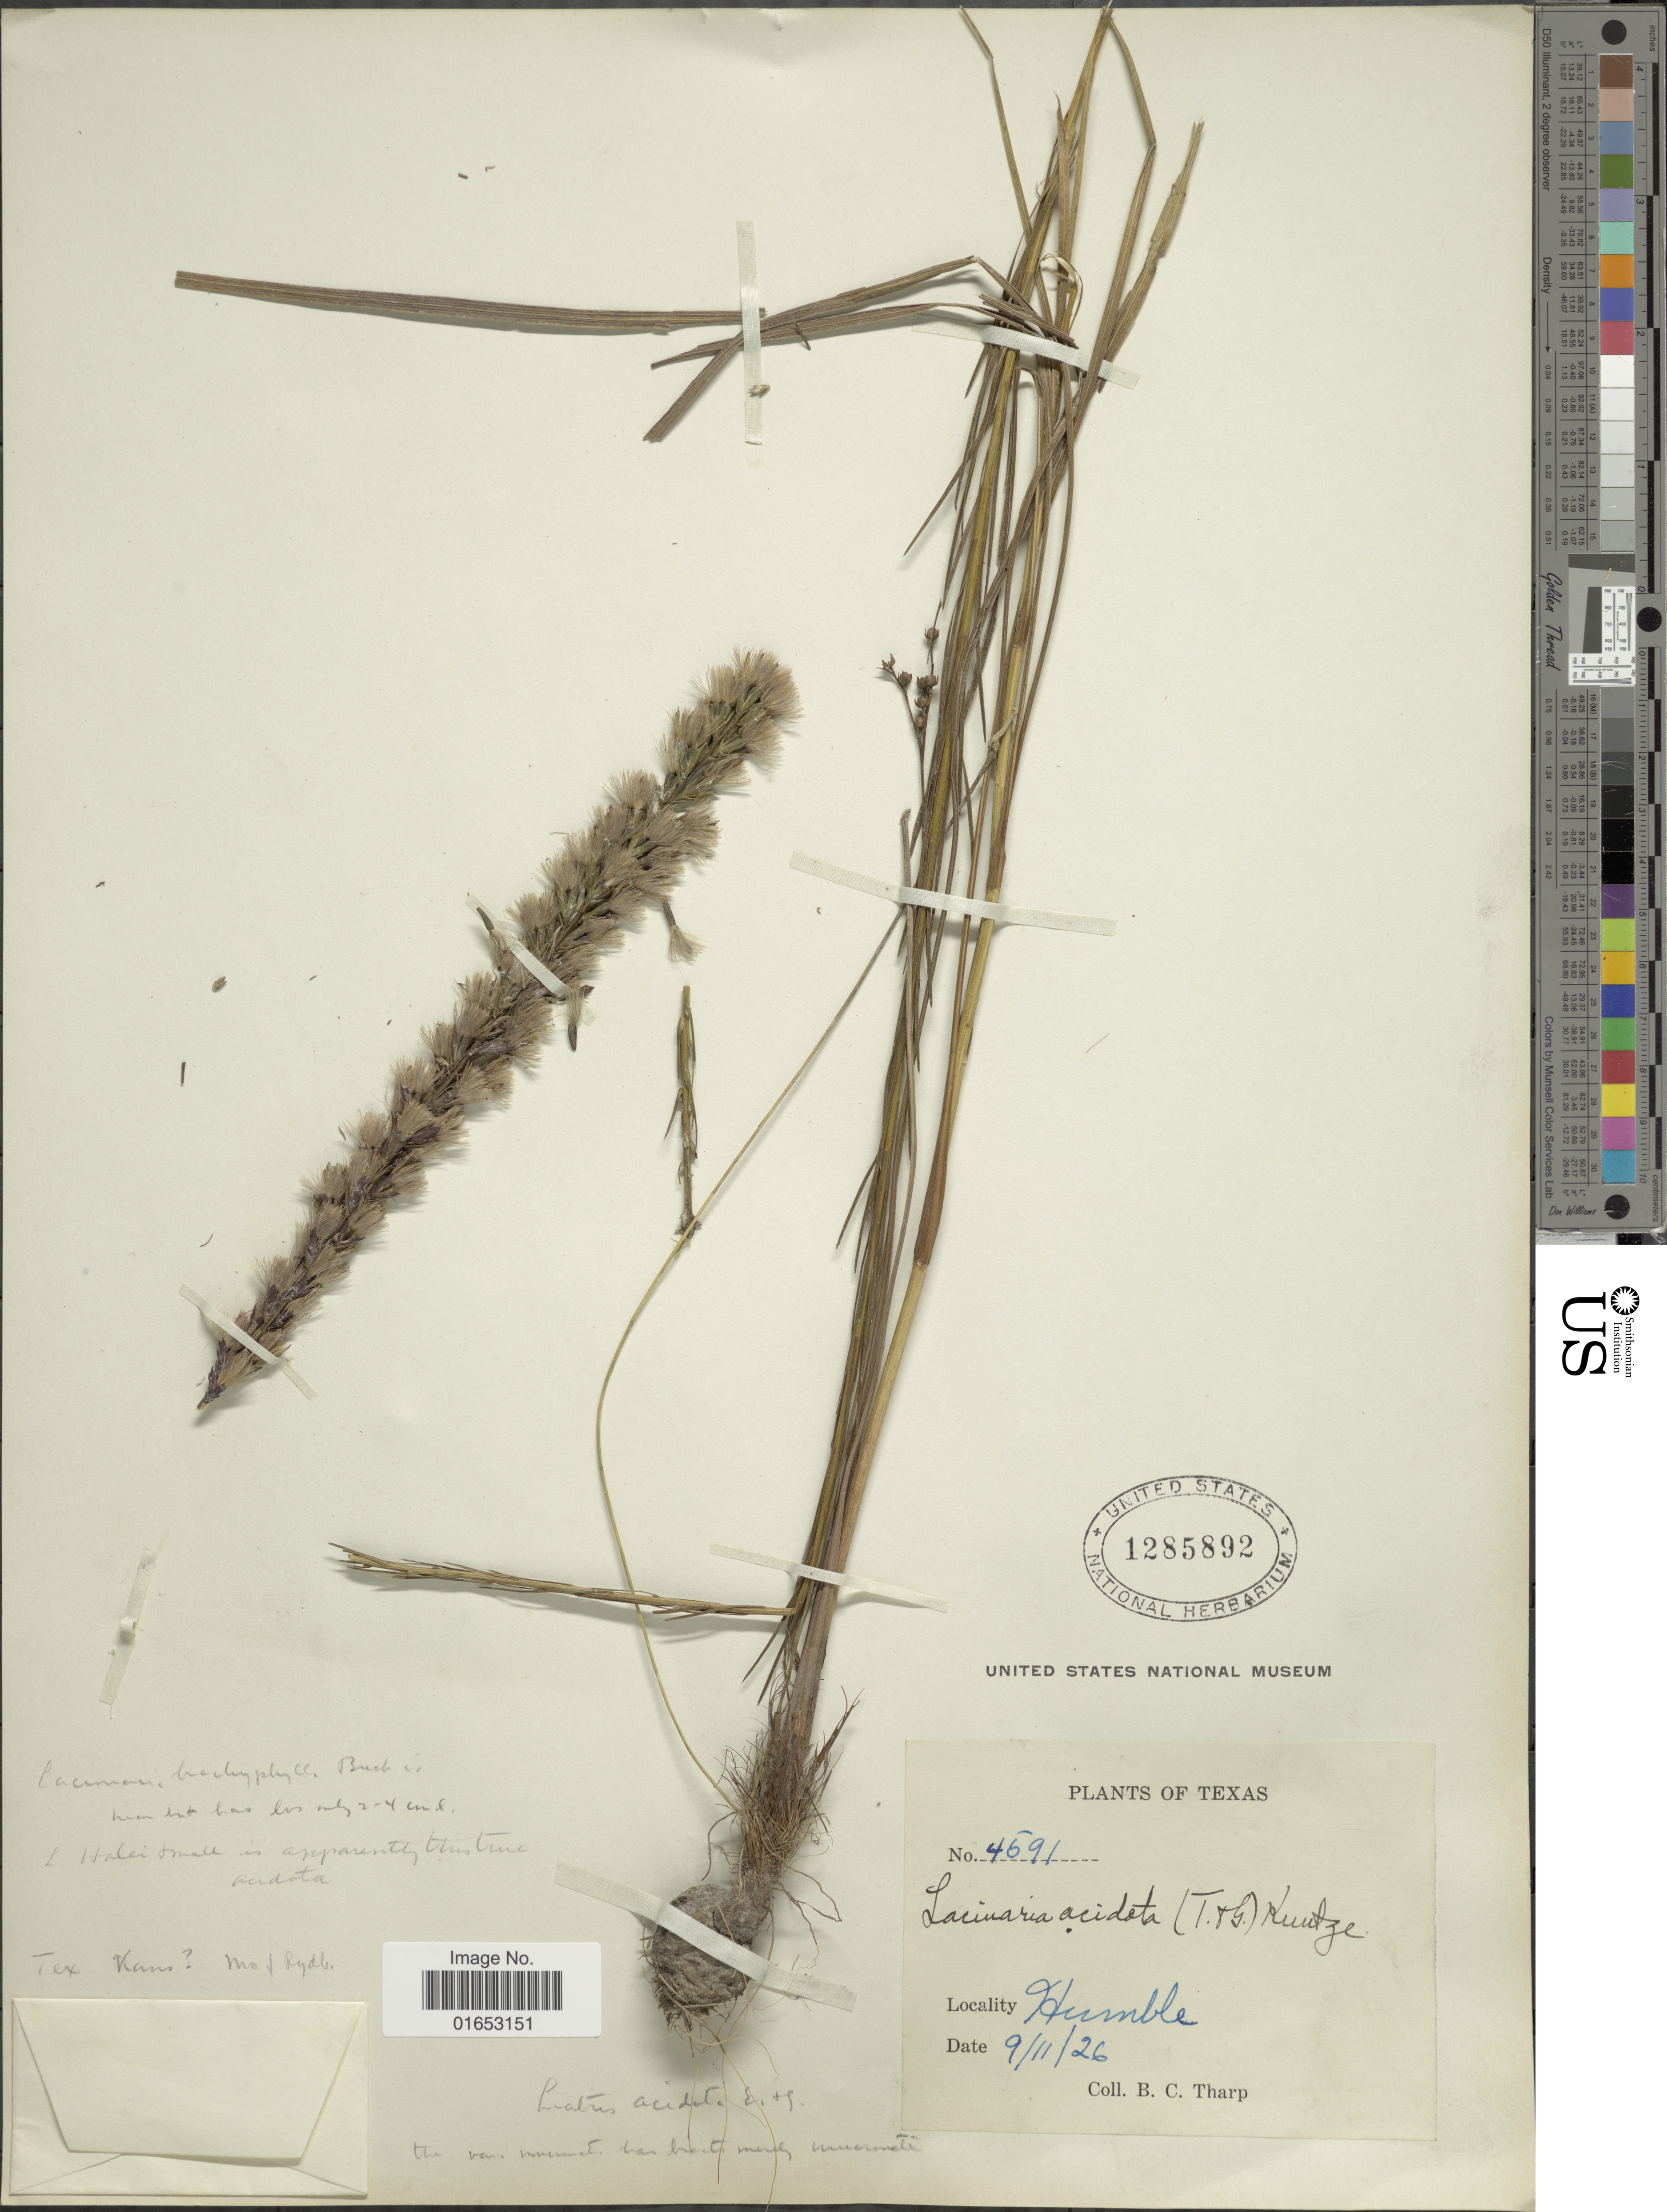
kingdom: Plantae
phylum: Tracheophyta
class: Magnoliopsida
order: Asterales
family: Asteraceae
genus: Liatris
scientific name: Liatris acidota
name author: Engelm. & A. Gray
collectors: B. C. Tharp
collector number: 4591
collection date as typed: Transcribed d/m/y: 11/9/26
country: United States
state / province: Texas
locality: Humble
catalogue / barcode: US 1285892